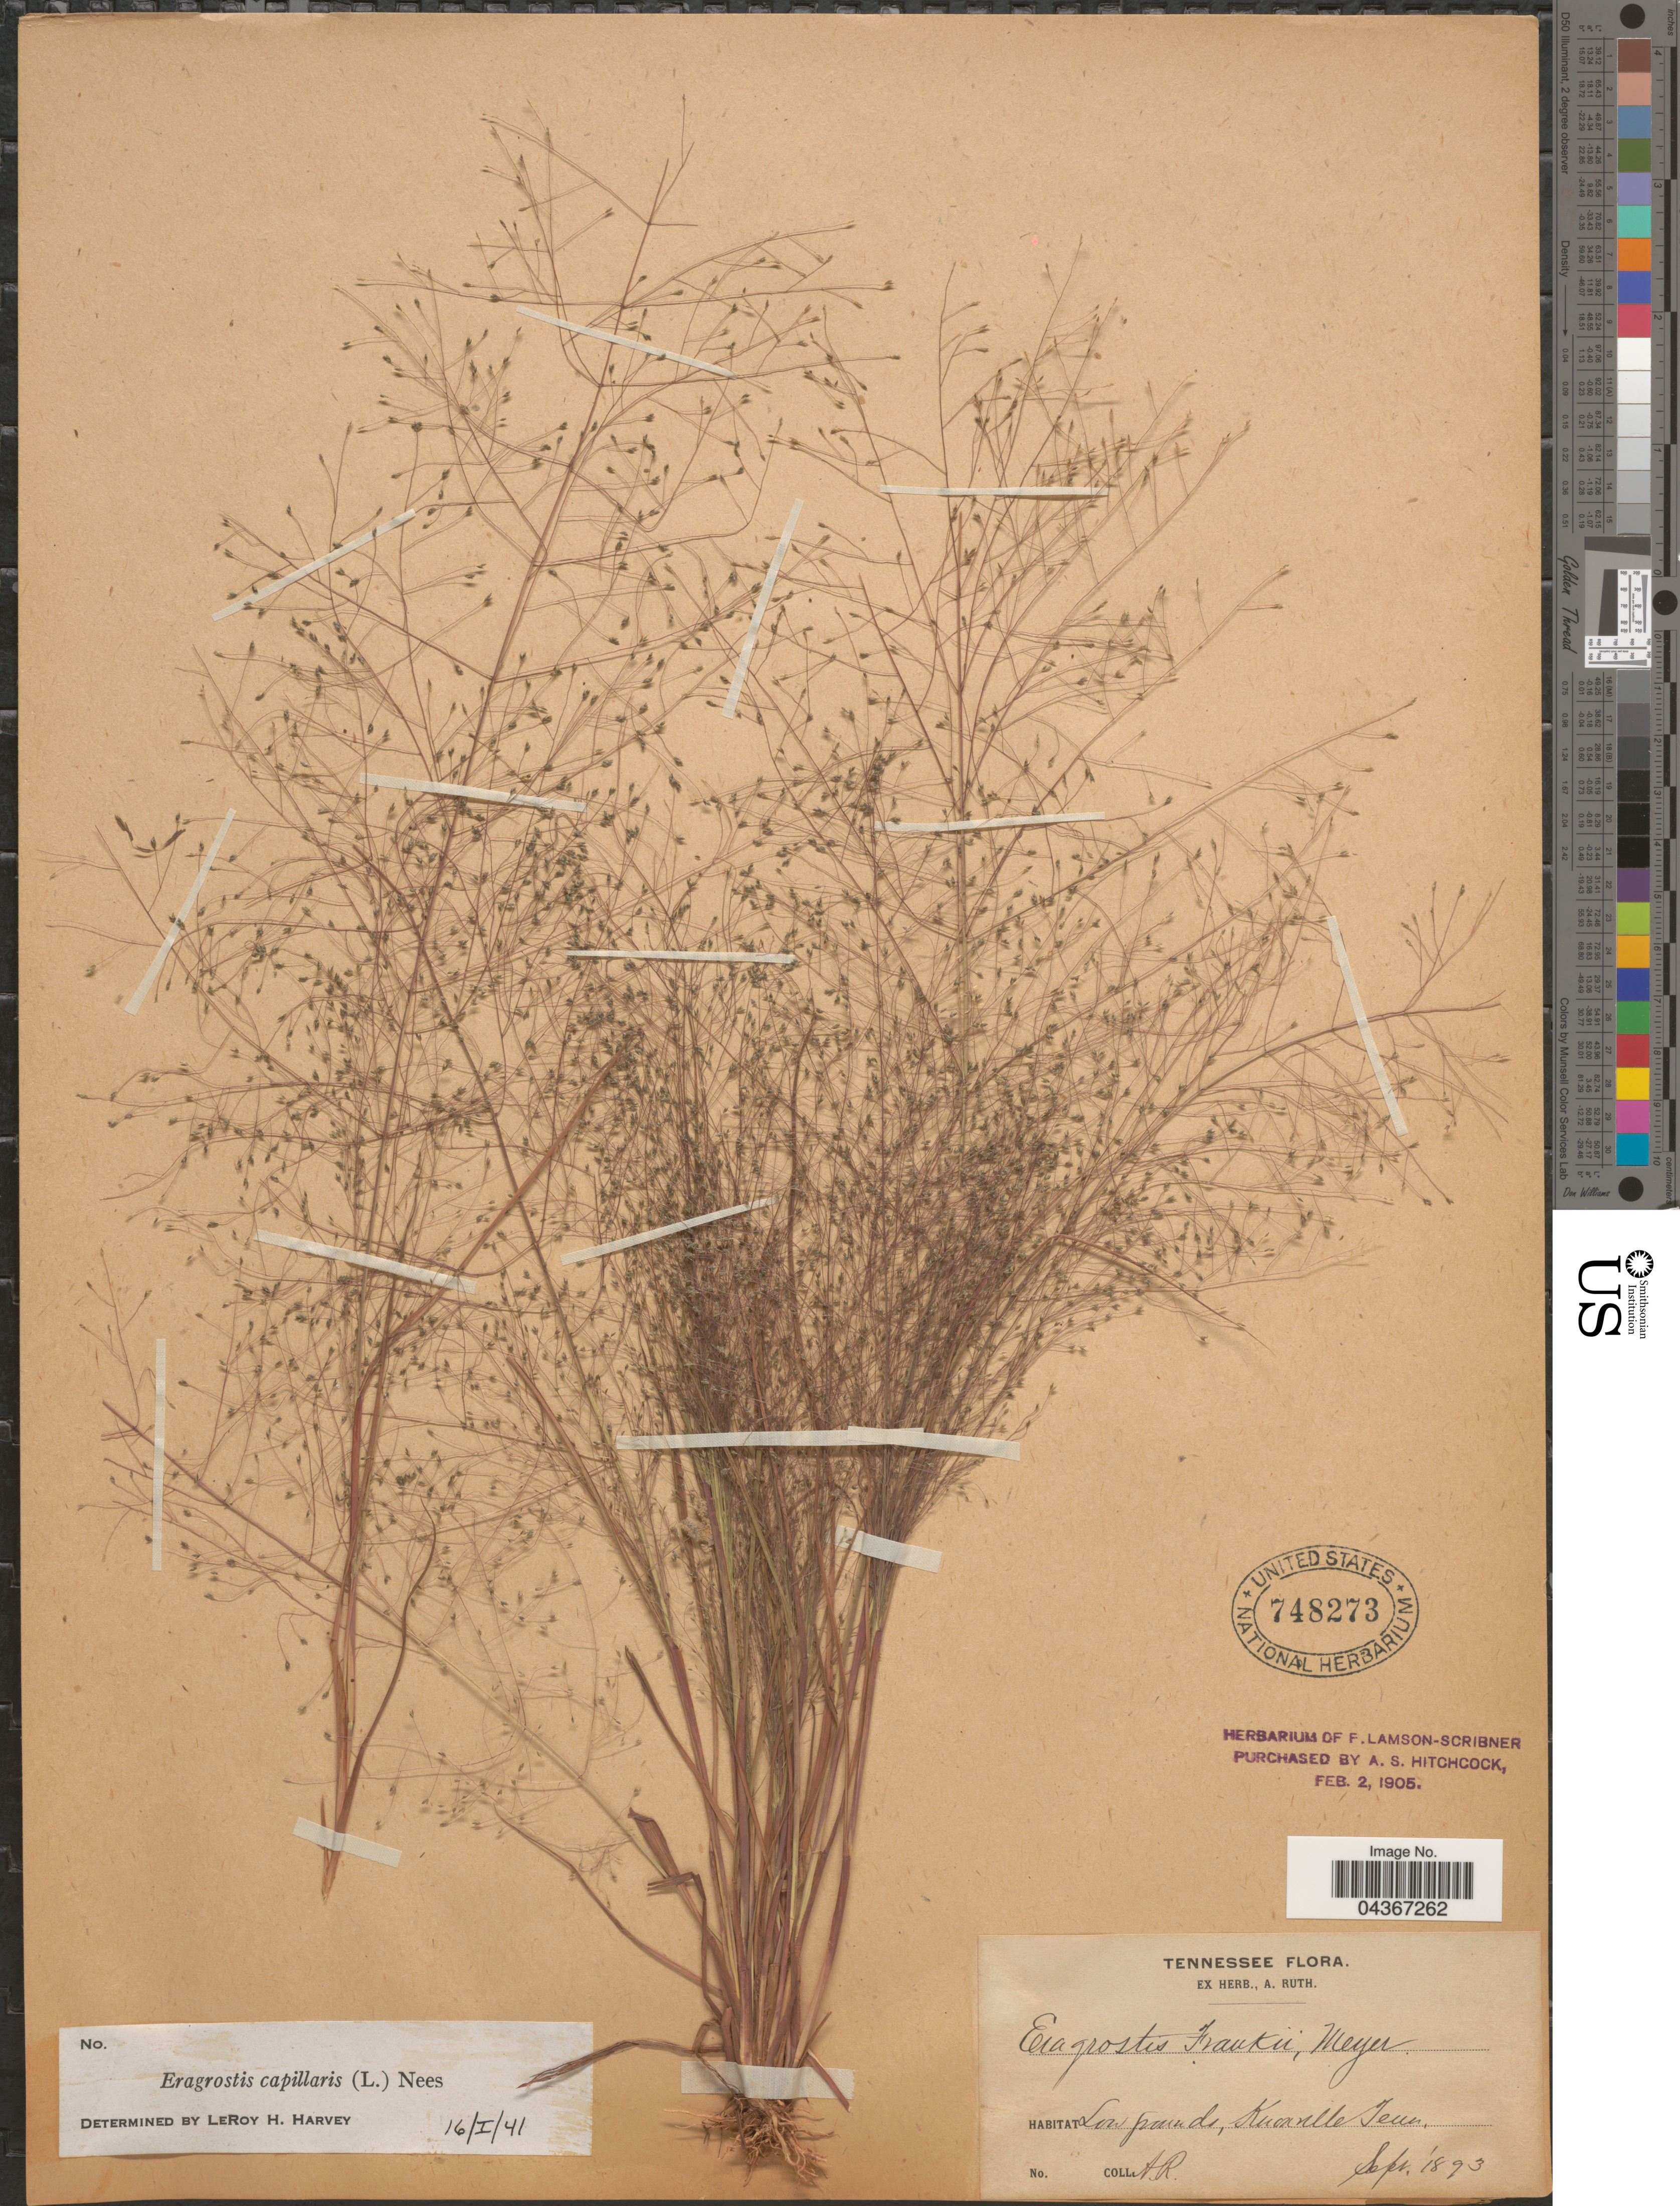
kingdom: Plantae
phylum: Tracheophyta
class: Liliopsida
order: Poales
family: Poaceae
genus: Eragrostis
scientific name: Eragrostis capillaris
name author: (L.) Nees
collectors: A. Ruth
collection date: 1893-09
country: United States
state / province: Tennessee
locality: Knoxville.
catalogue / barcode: US 748273